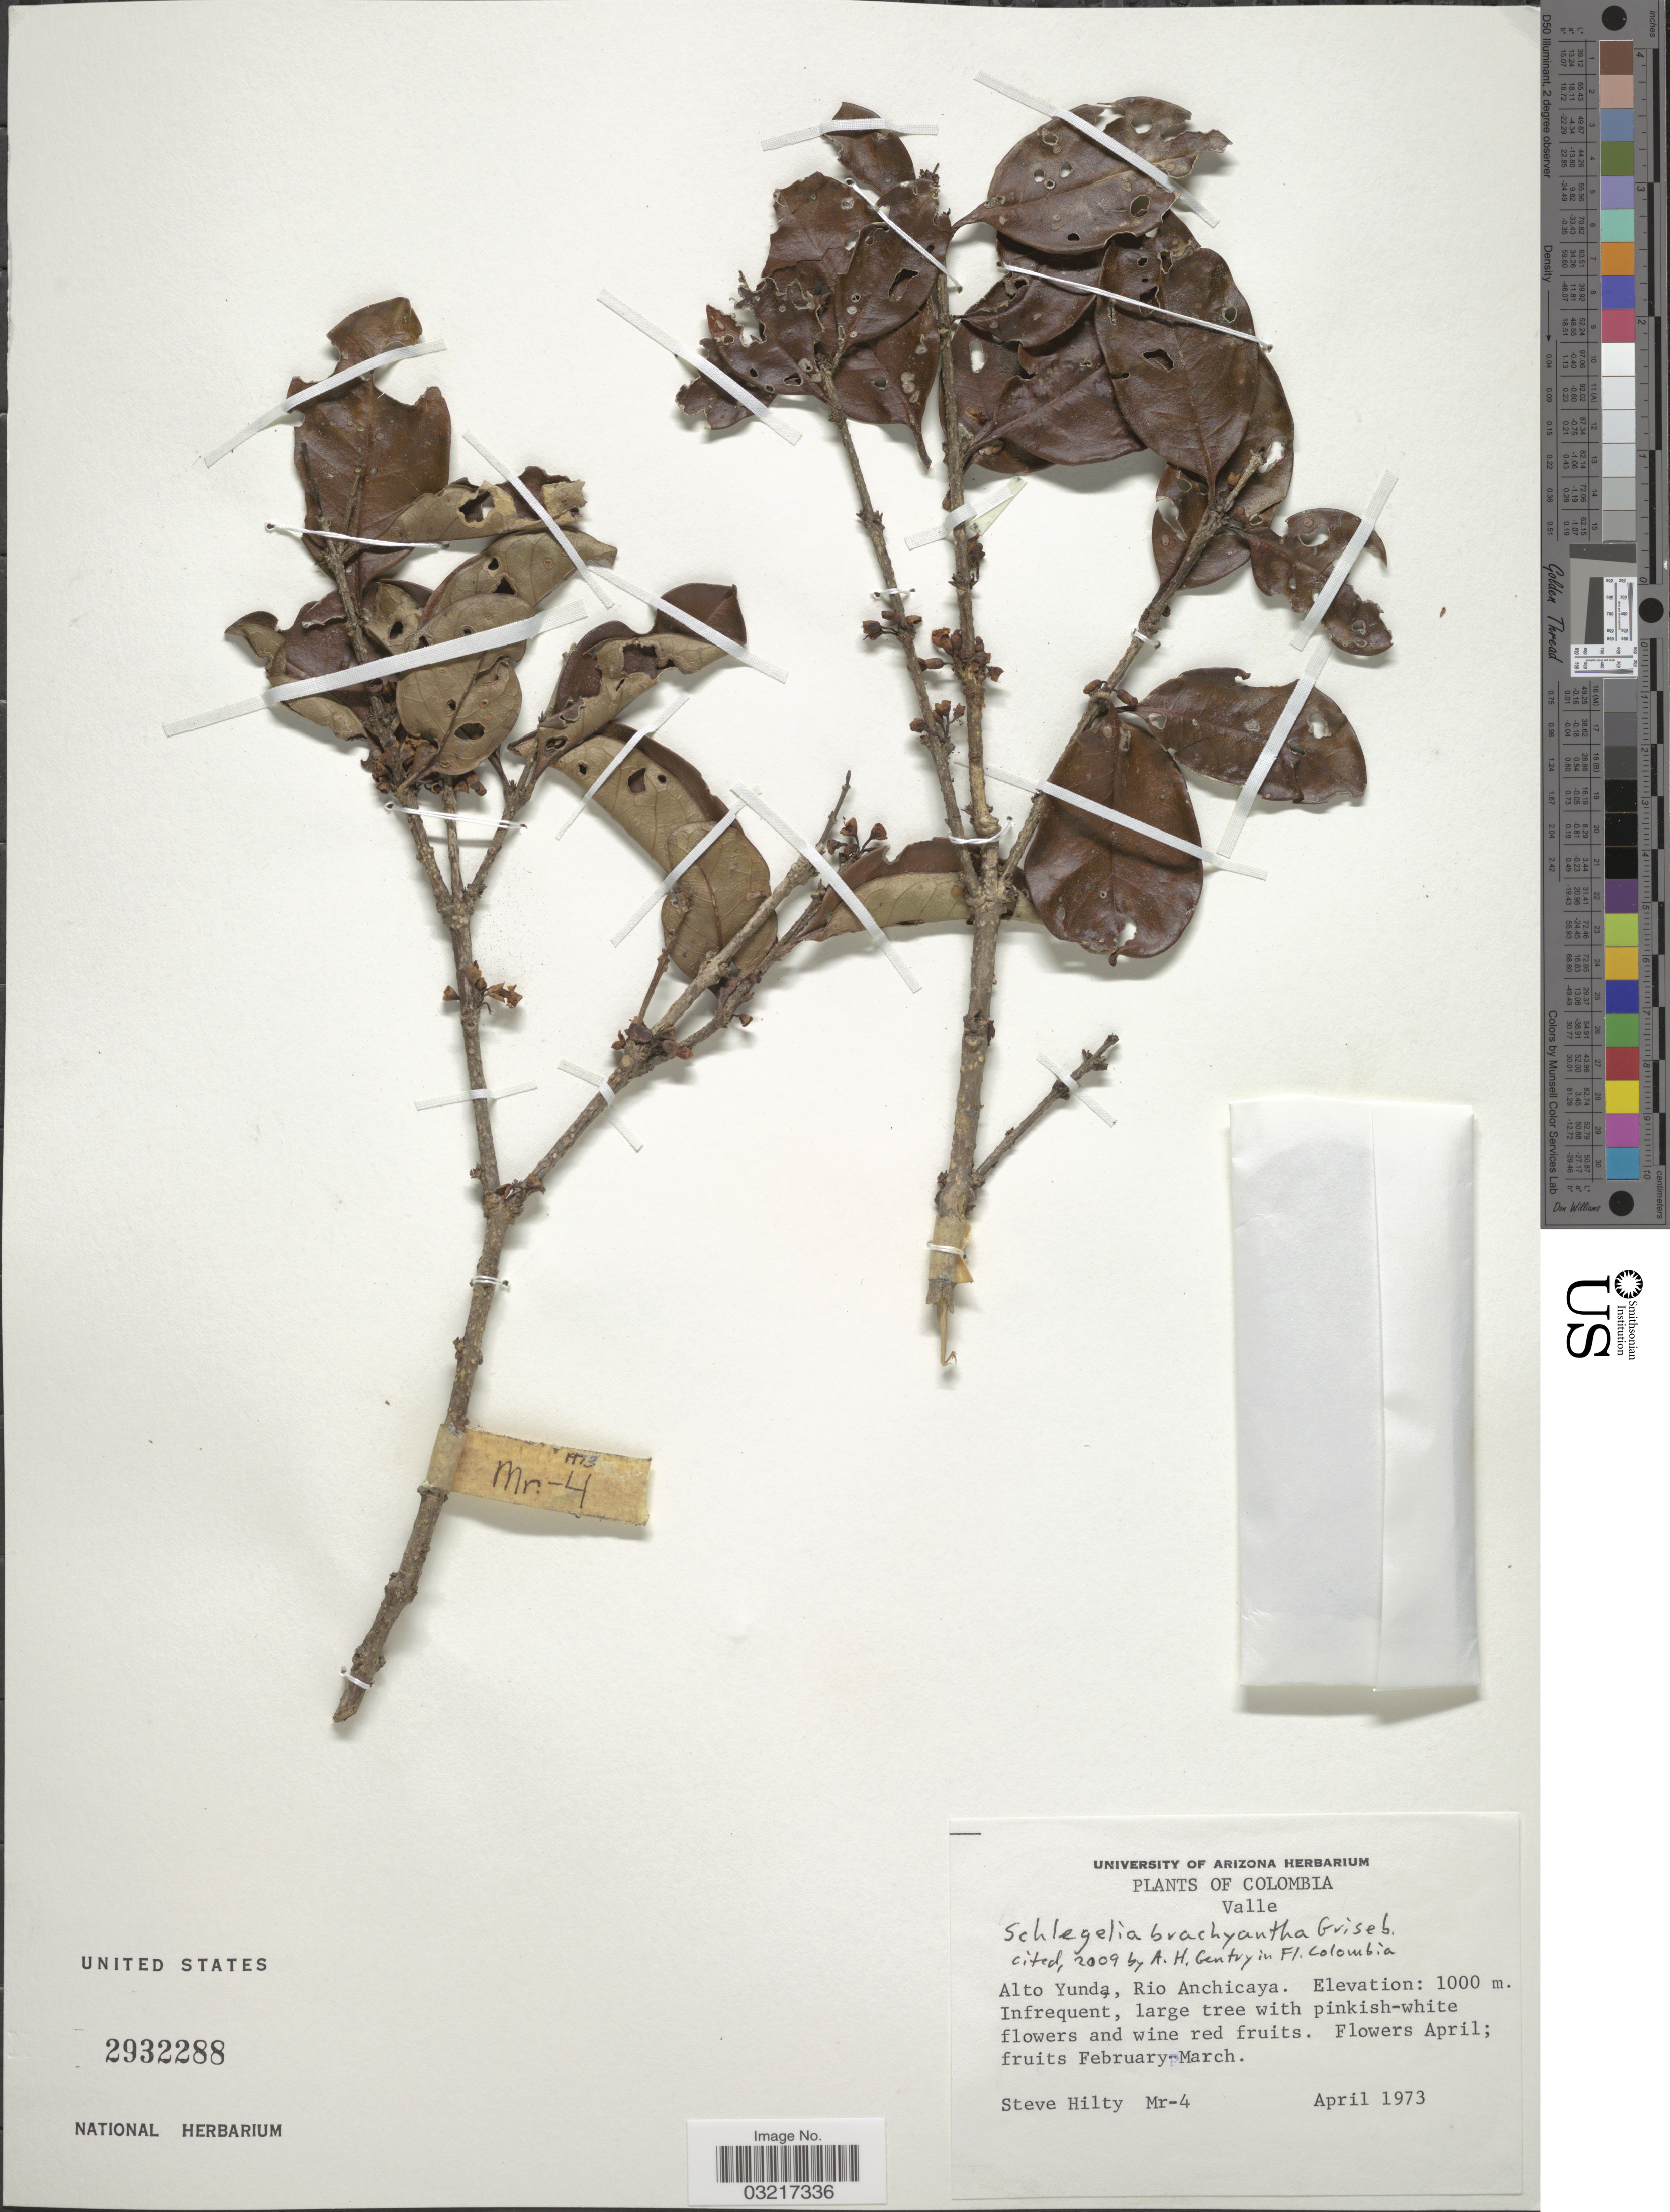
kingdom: Plantae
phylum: Tracheophyta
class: Magnoliopsida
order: Lamiales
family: Schlegeliaceae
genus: Schlegelia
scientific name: Schlegelia brachyantha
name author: Griseb.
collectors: S. Hilty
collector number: Mr-4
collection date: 1973-04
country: Colombia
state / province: Valle del Cauca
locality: Valle. Alto Yunda, Rio Anchicaya.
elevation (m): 1000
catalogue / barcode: US 2932288